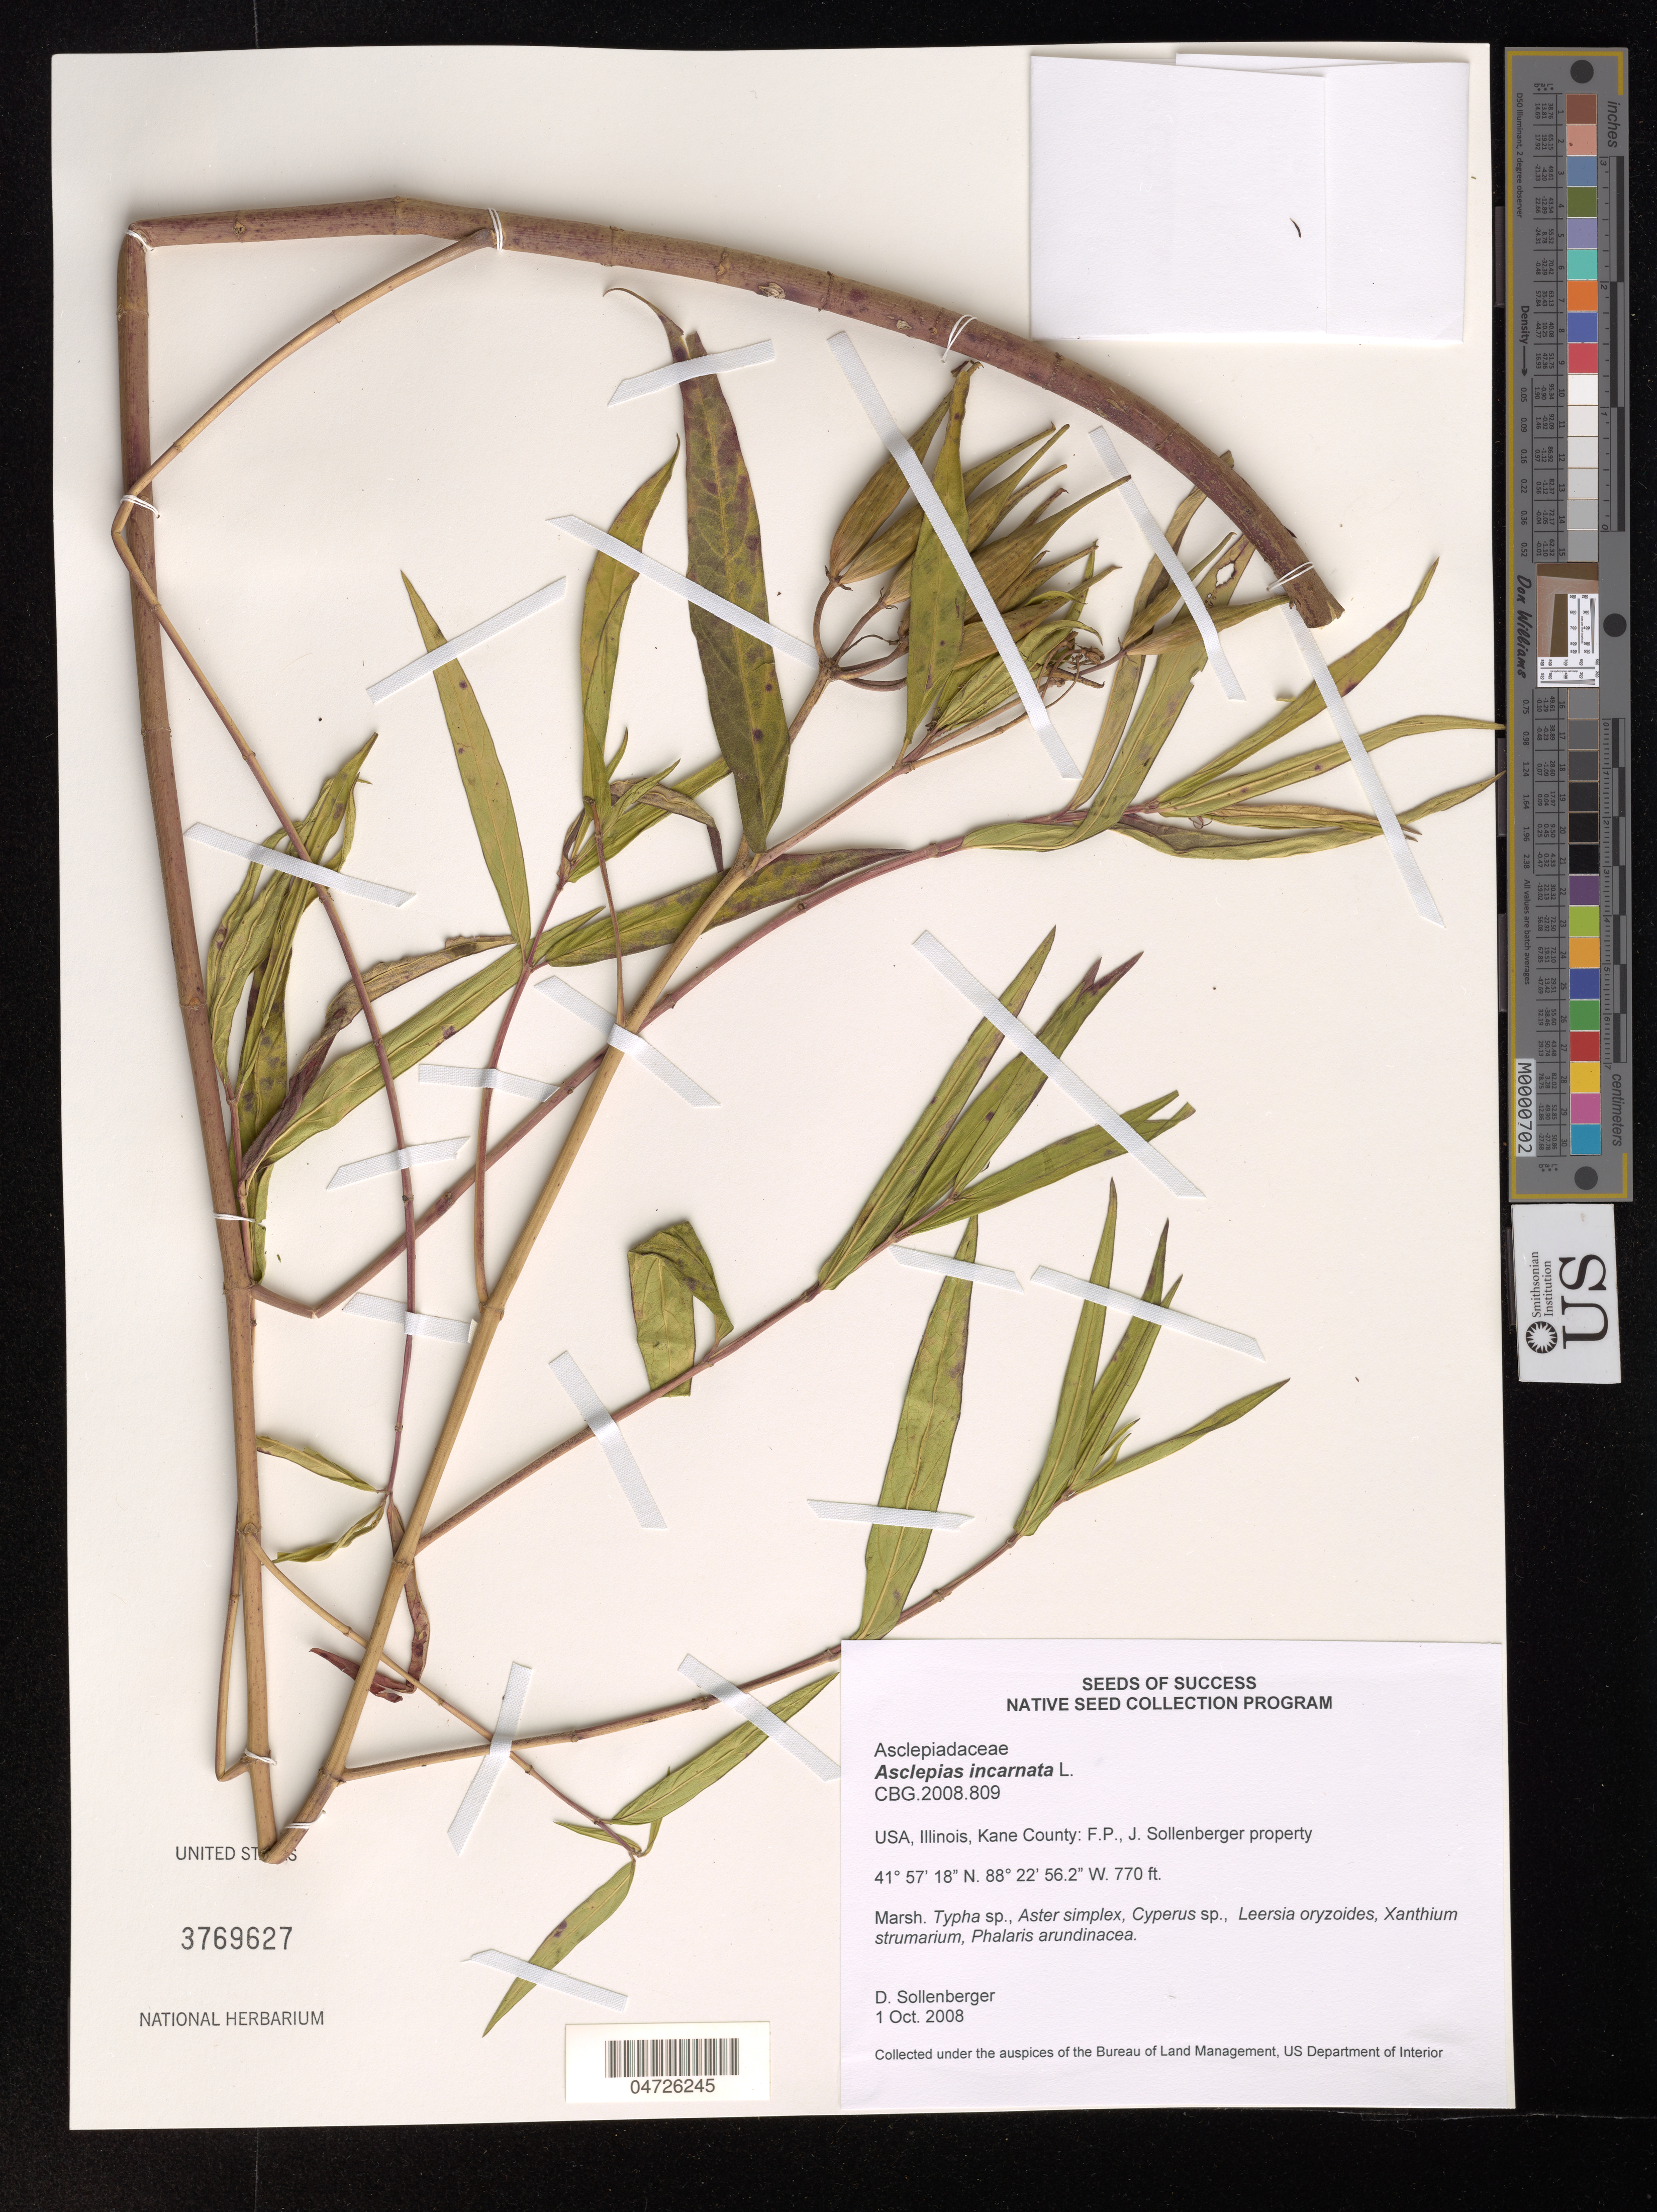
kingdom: Plantae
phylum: Tracheophyta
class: Magnoliopsida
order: Gentianales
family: Apocynaceae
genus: Asclepias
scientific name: Asclepias incarnata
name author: L.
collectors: D. Sollenberger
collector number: CBG.2008.809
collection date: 2008-10-01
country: United States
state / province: Illinois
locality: Kane County: F.P., J. Sollenberger property.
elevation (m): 235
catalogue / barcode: US 3769627